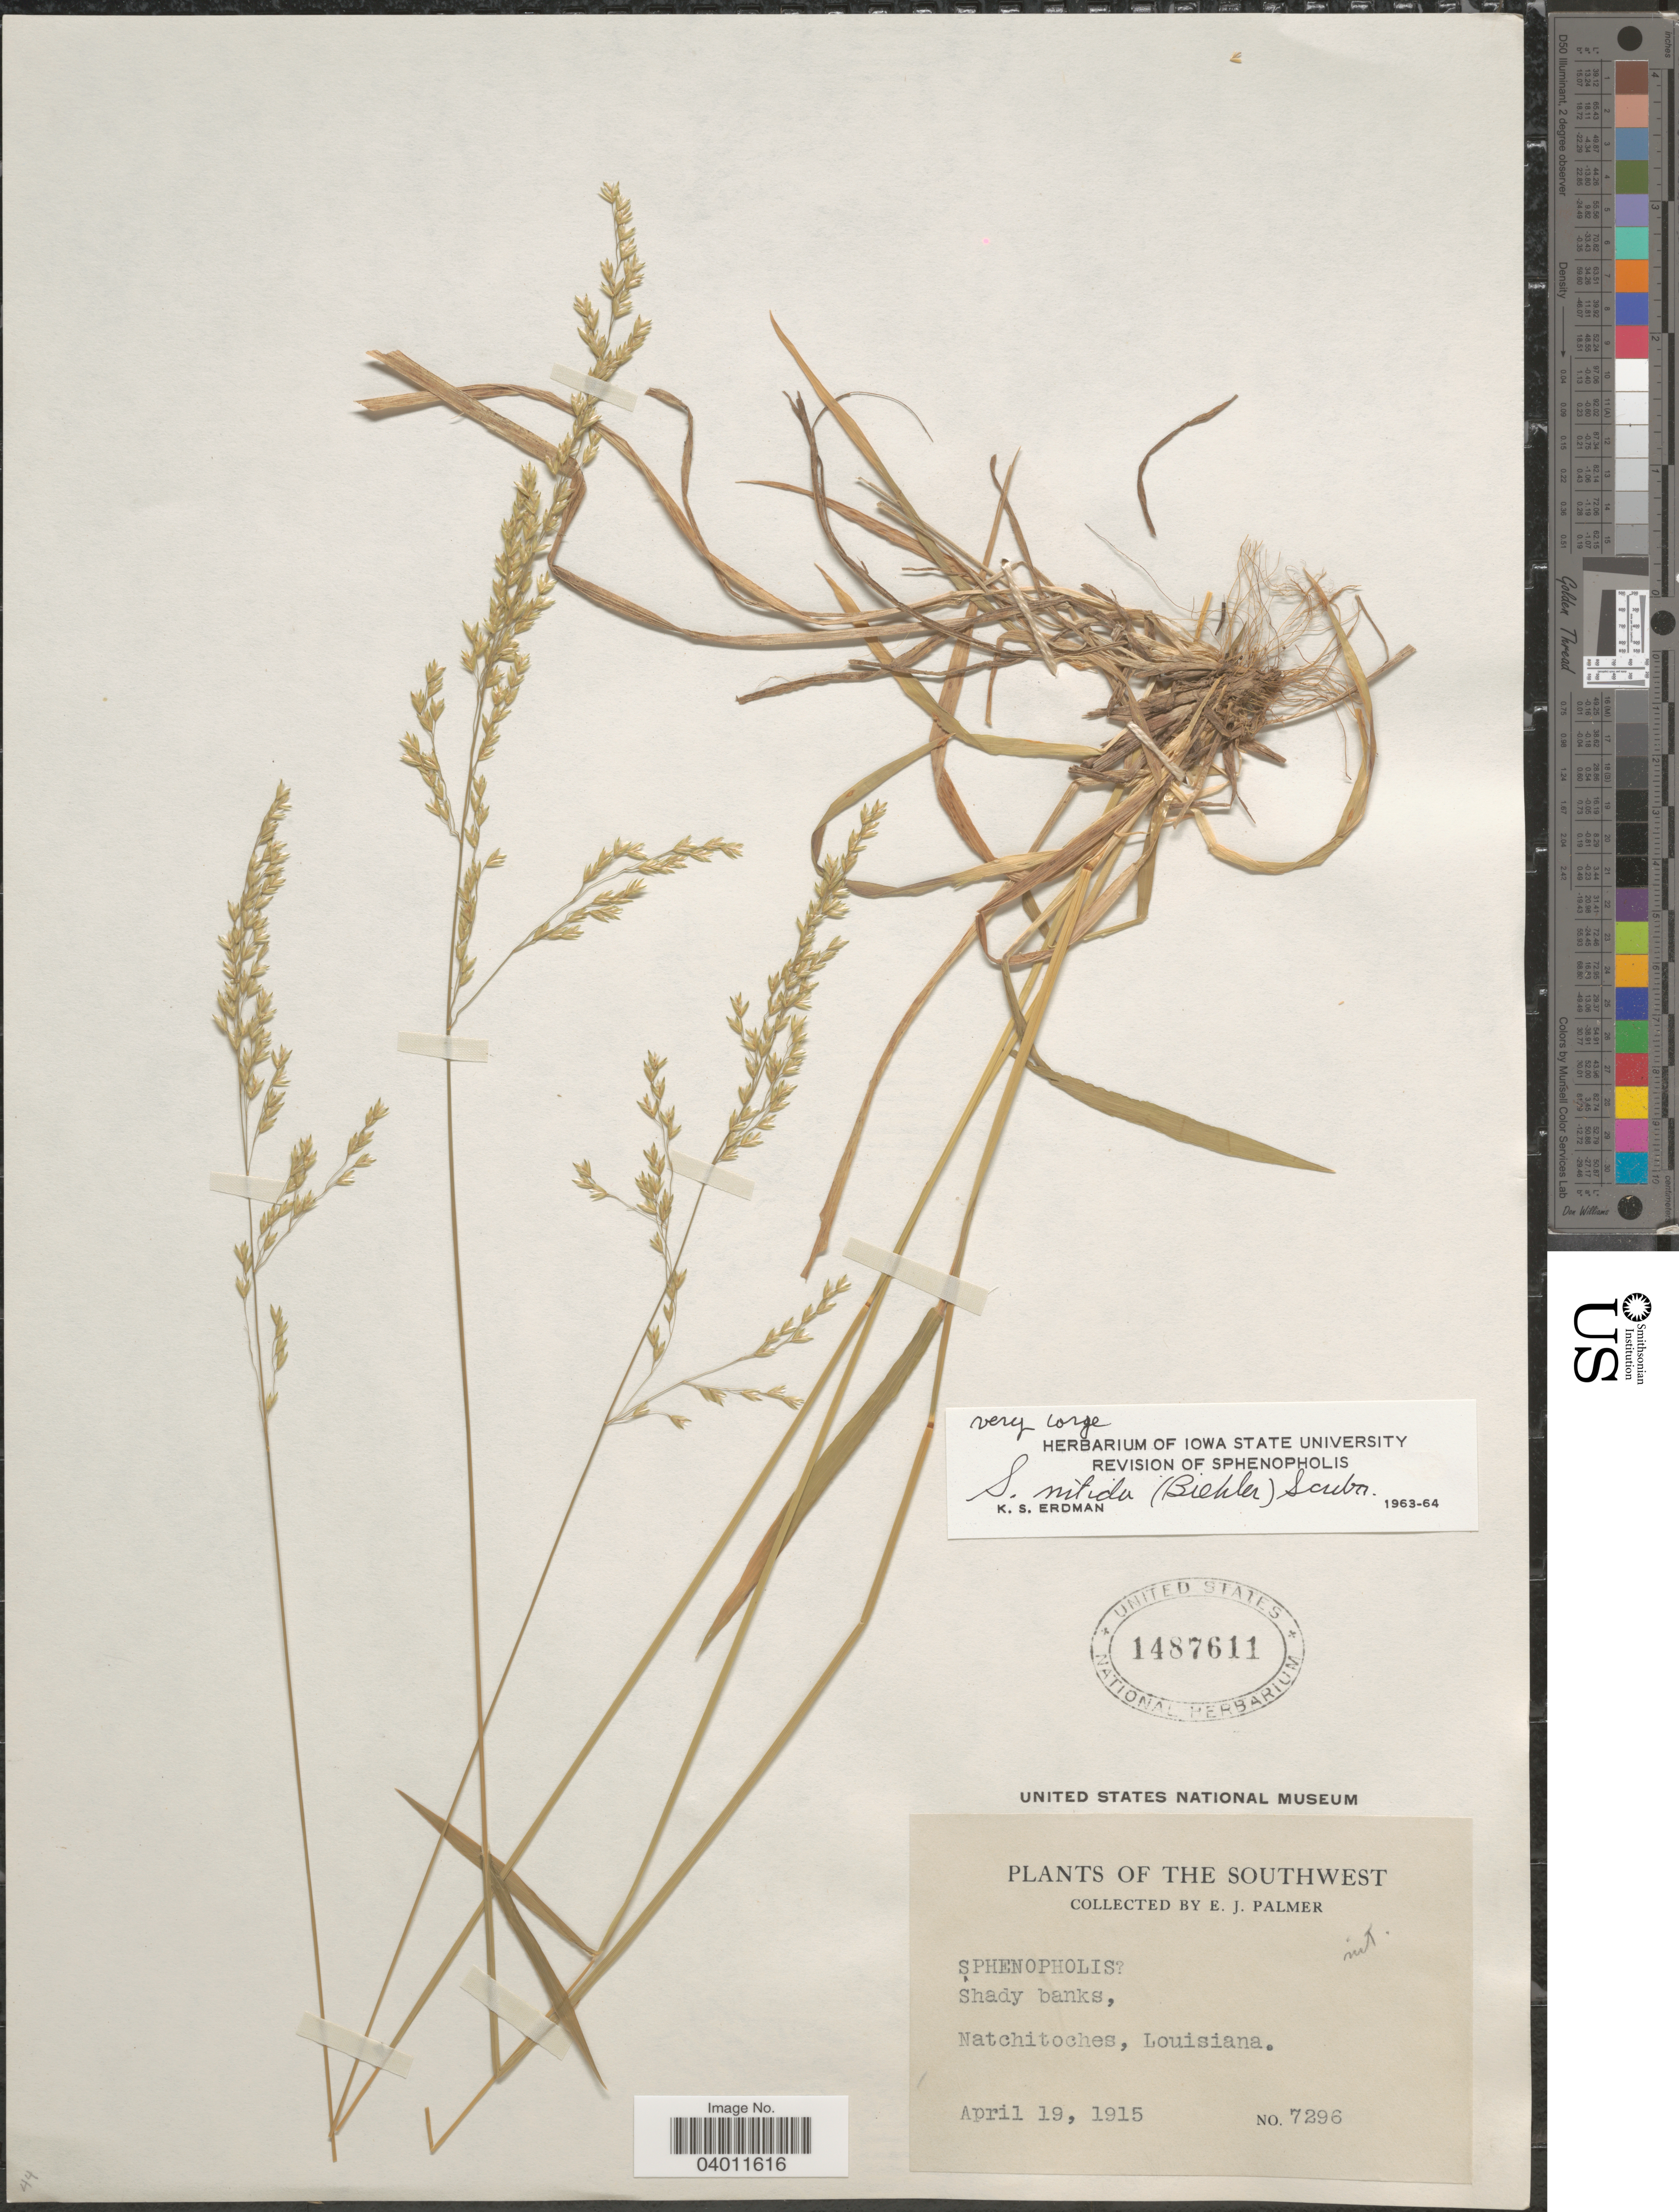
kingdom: Plantae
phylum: Tracheophyta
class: Liliopsida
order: Poales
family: Poaceae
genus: Sphenopholis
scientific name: Sphenopholis nitida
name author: (Biehler) Scribn.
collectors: E. J. Palmer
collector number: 7296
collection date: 1915-04-19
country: United States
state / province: Louisiana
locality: The Southwest. Natchitoches.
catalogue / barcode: US 1487611